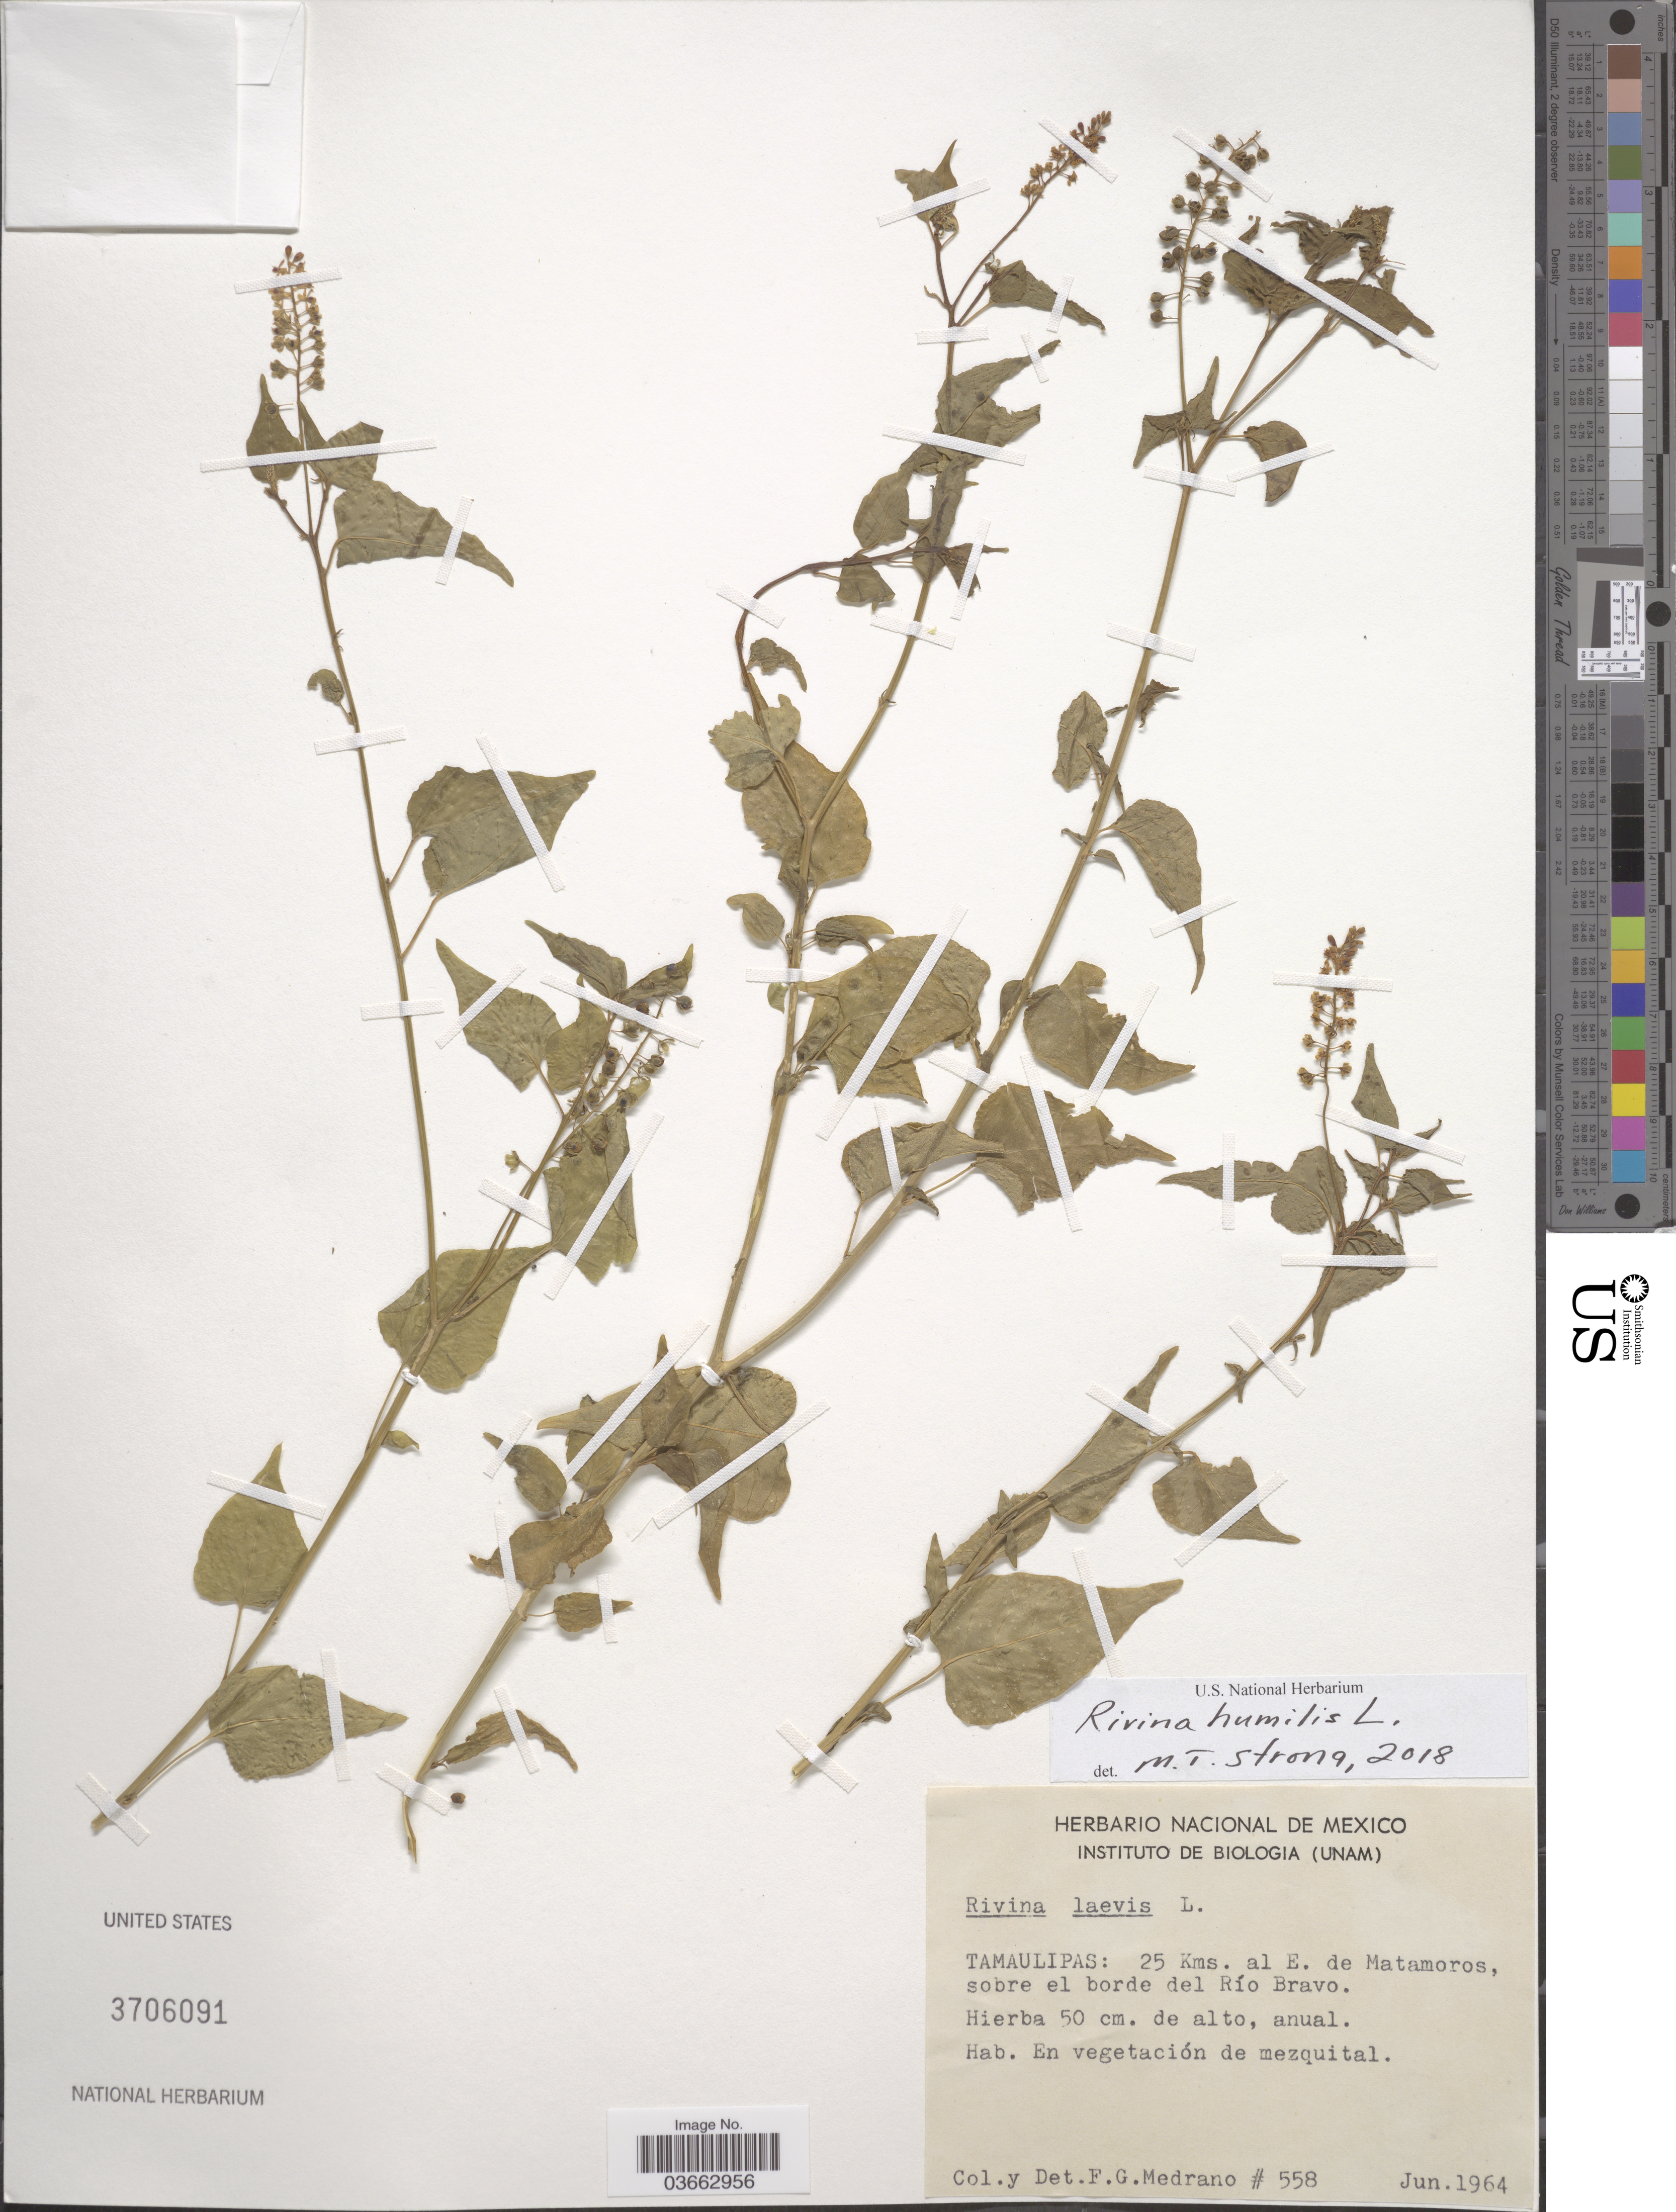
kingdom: Plantae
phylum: Tracheophyta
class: Magnoliopsida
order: Caryophyllales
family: Phytolaccaceae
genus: Rivina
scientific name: Rivina humilis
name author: L.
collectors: F. Medrano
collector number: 558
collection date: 1964-06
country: Mexico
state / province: Tamaulipas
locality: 25 Kms. al E. de Matamoros, sobre el borde del Río Bravo.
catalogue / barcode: US 3706091